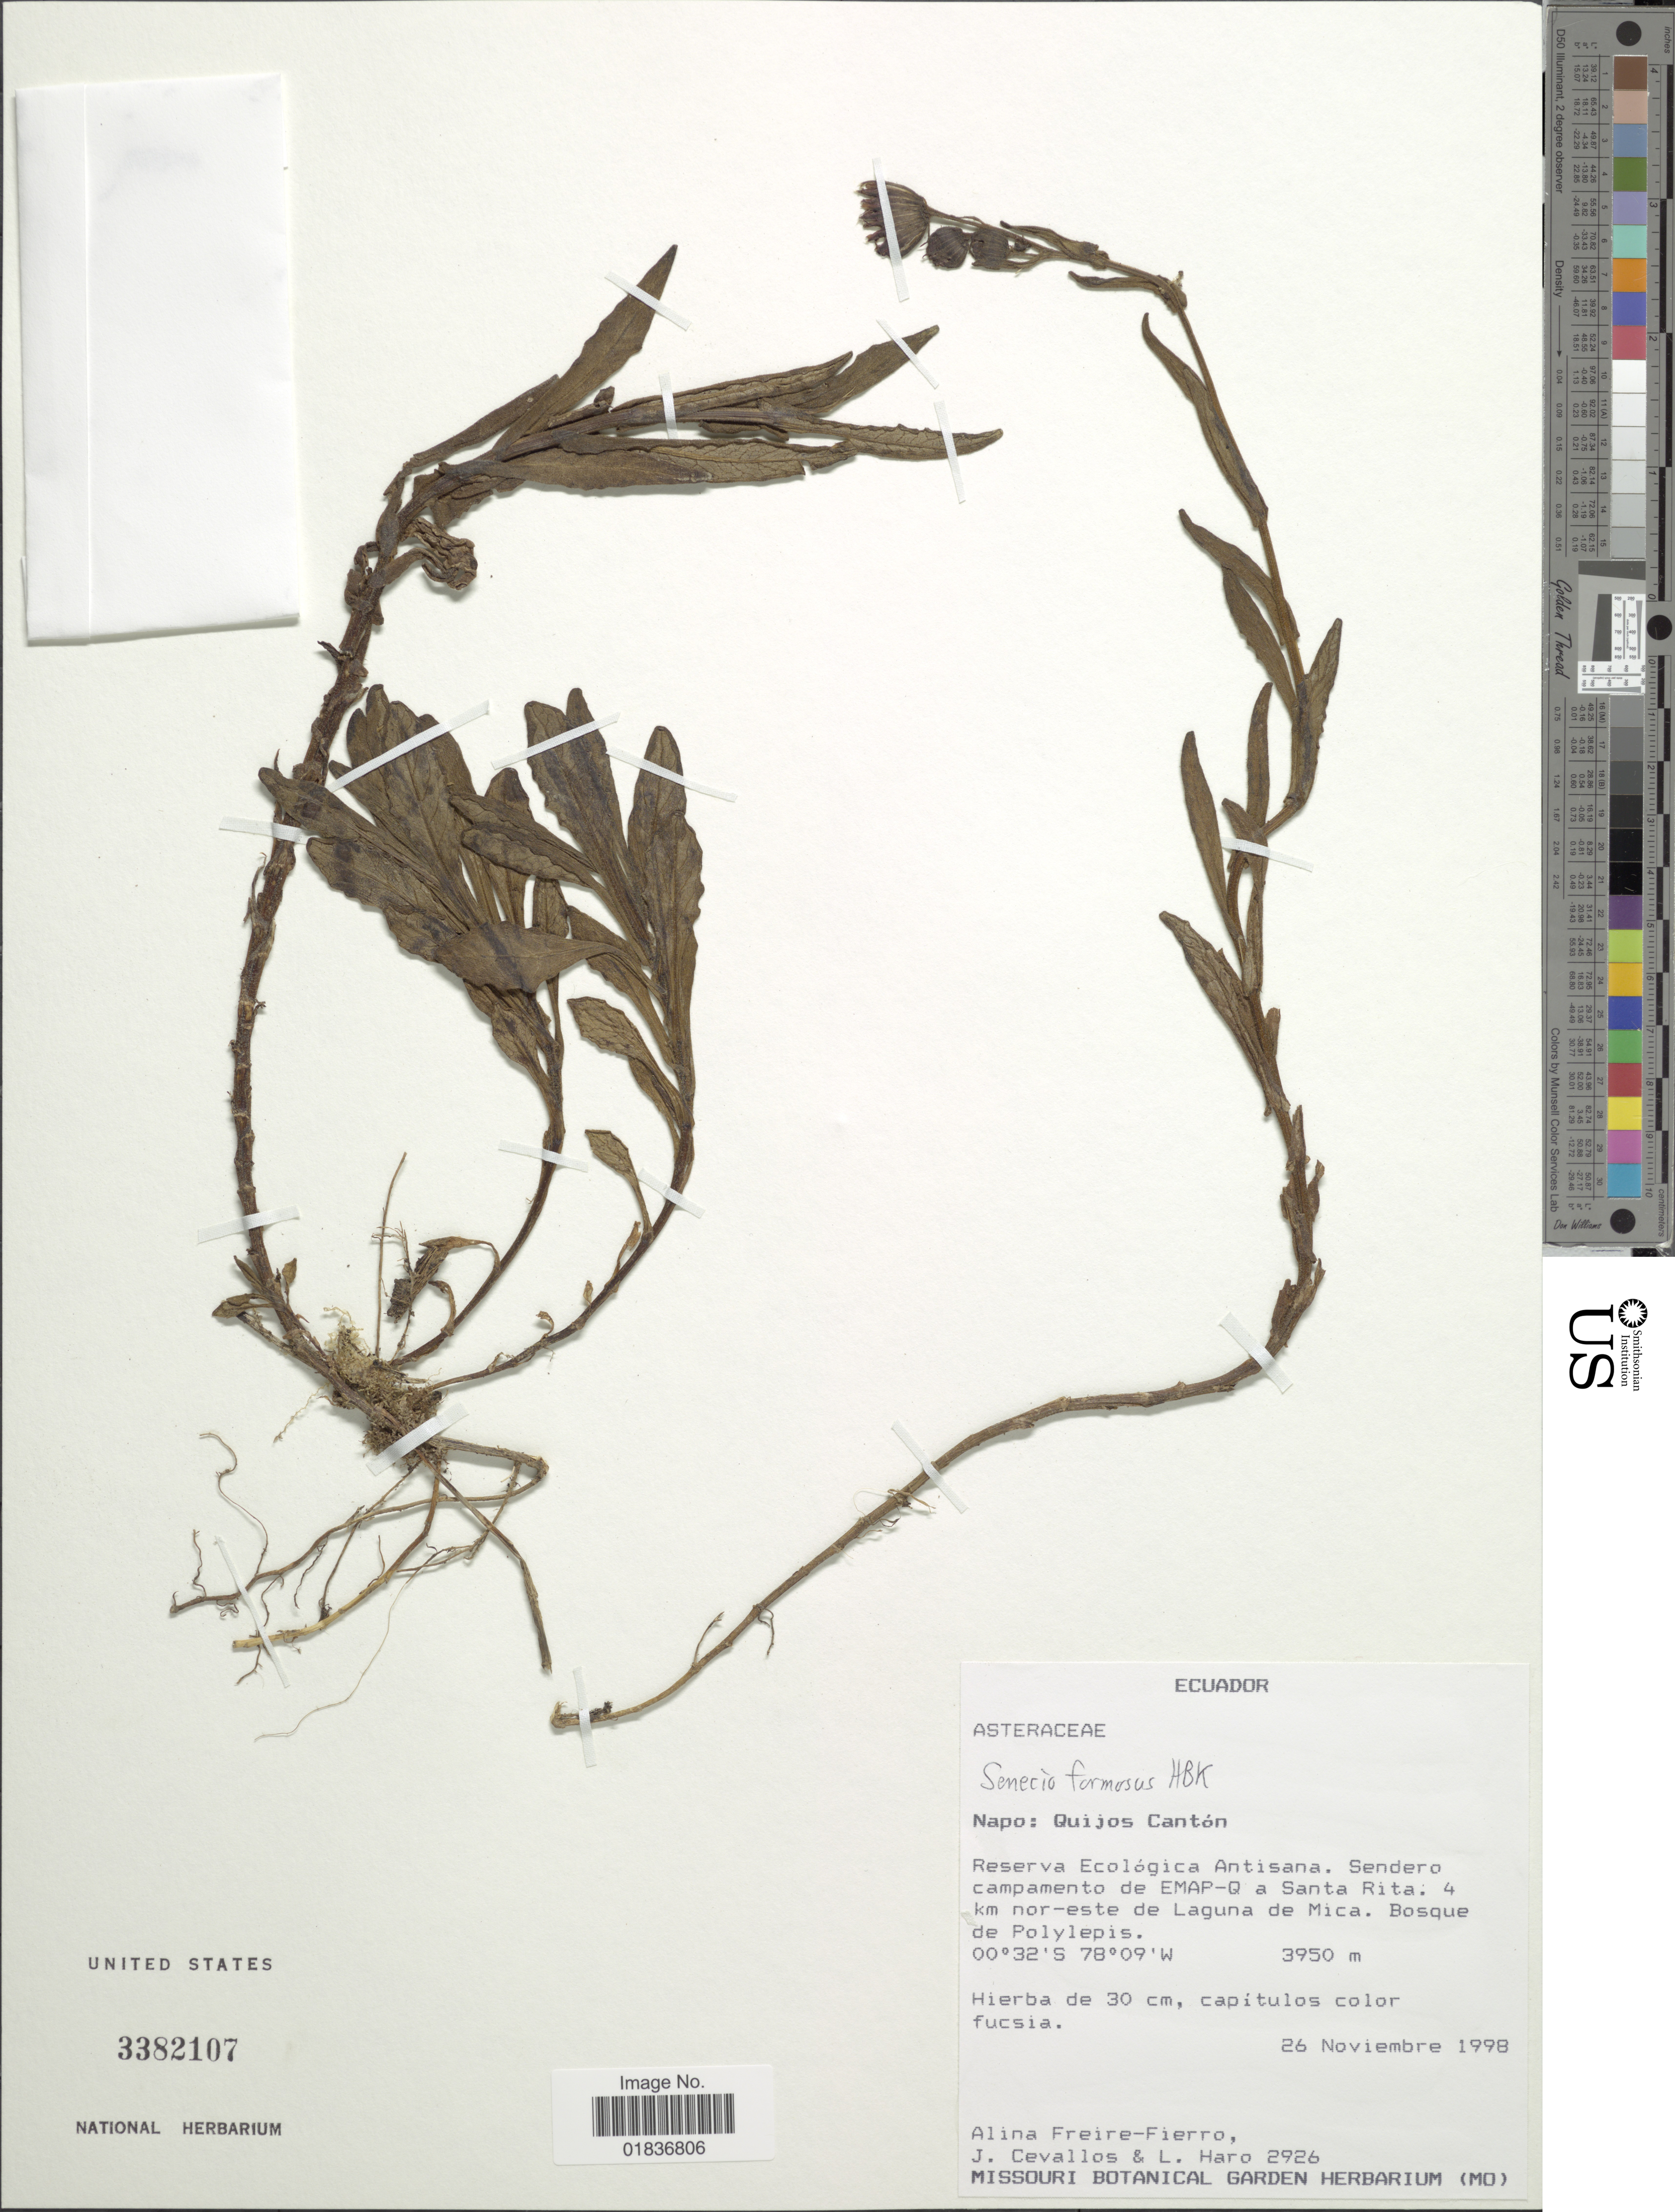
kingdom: Plantae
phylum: Tracheophyta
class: Magnoliopsida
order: Asterales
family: Asteraceae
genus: Senecio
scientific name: Senecio wedglacialis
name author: Cuatrec.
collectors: A. Freire-Fierro, J. Cevallos & L. Haro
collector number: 2926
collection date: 1988-11-26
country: Ecuador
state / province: Napo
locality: Napo: Quijos Canton. Reserva Ecologica Antisana. Sendero campamento de EMAP-Q a Santa Rita. 4 km nor-este de Laguna de Mica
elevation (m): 3950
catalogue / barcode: US 3382107